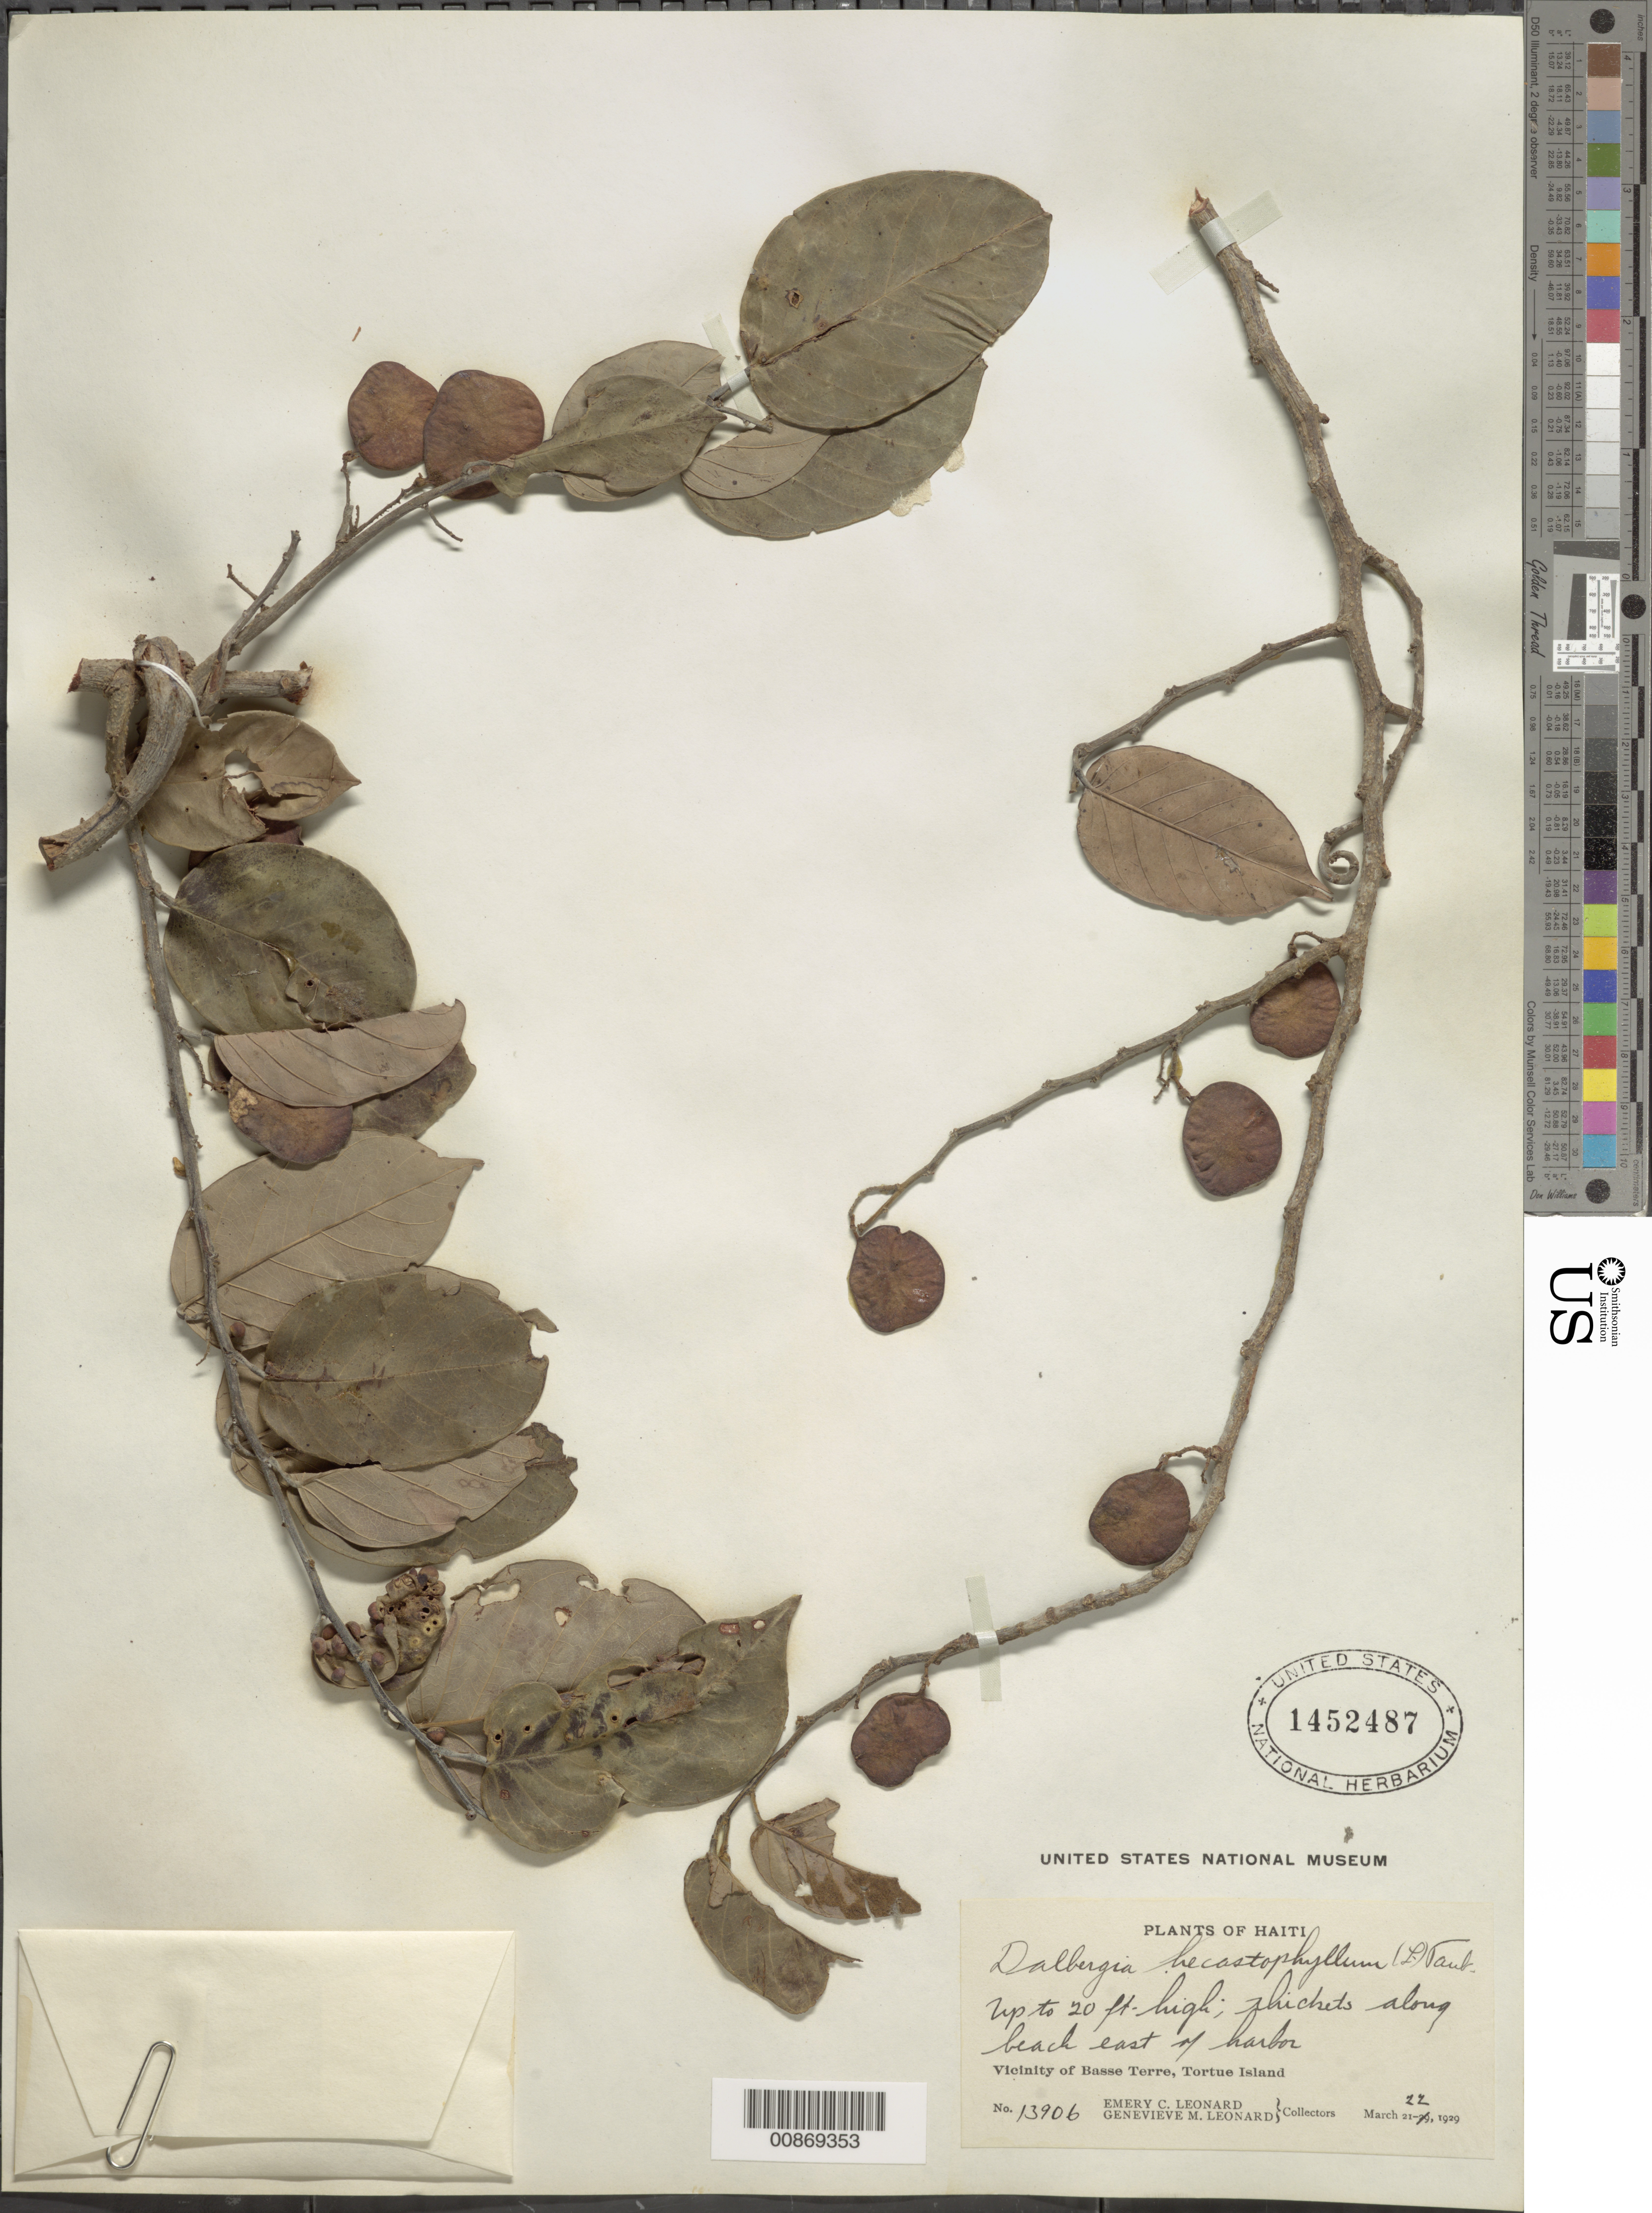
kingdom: Plantae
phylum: Tracheophyta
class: Magnoliopsida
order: Fabales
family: Fabaceae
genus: Dalbergia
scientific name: Dalbergia ecastaphyllum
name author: (L.) Taub.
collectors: E. C. Leonard & G. M. Leonard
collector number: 13906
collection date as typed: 22 Mar 1929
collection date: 1929-03-22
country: Haiti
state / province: Nord-Óuest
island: Île de la Tortue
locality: Vicinity of Basse Terre, Tortue Island. Along beach east of harbor.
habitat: Thickets along beach.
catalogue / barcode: US 1452487